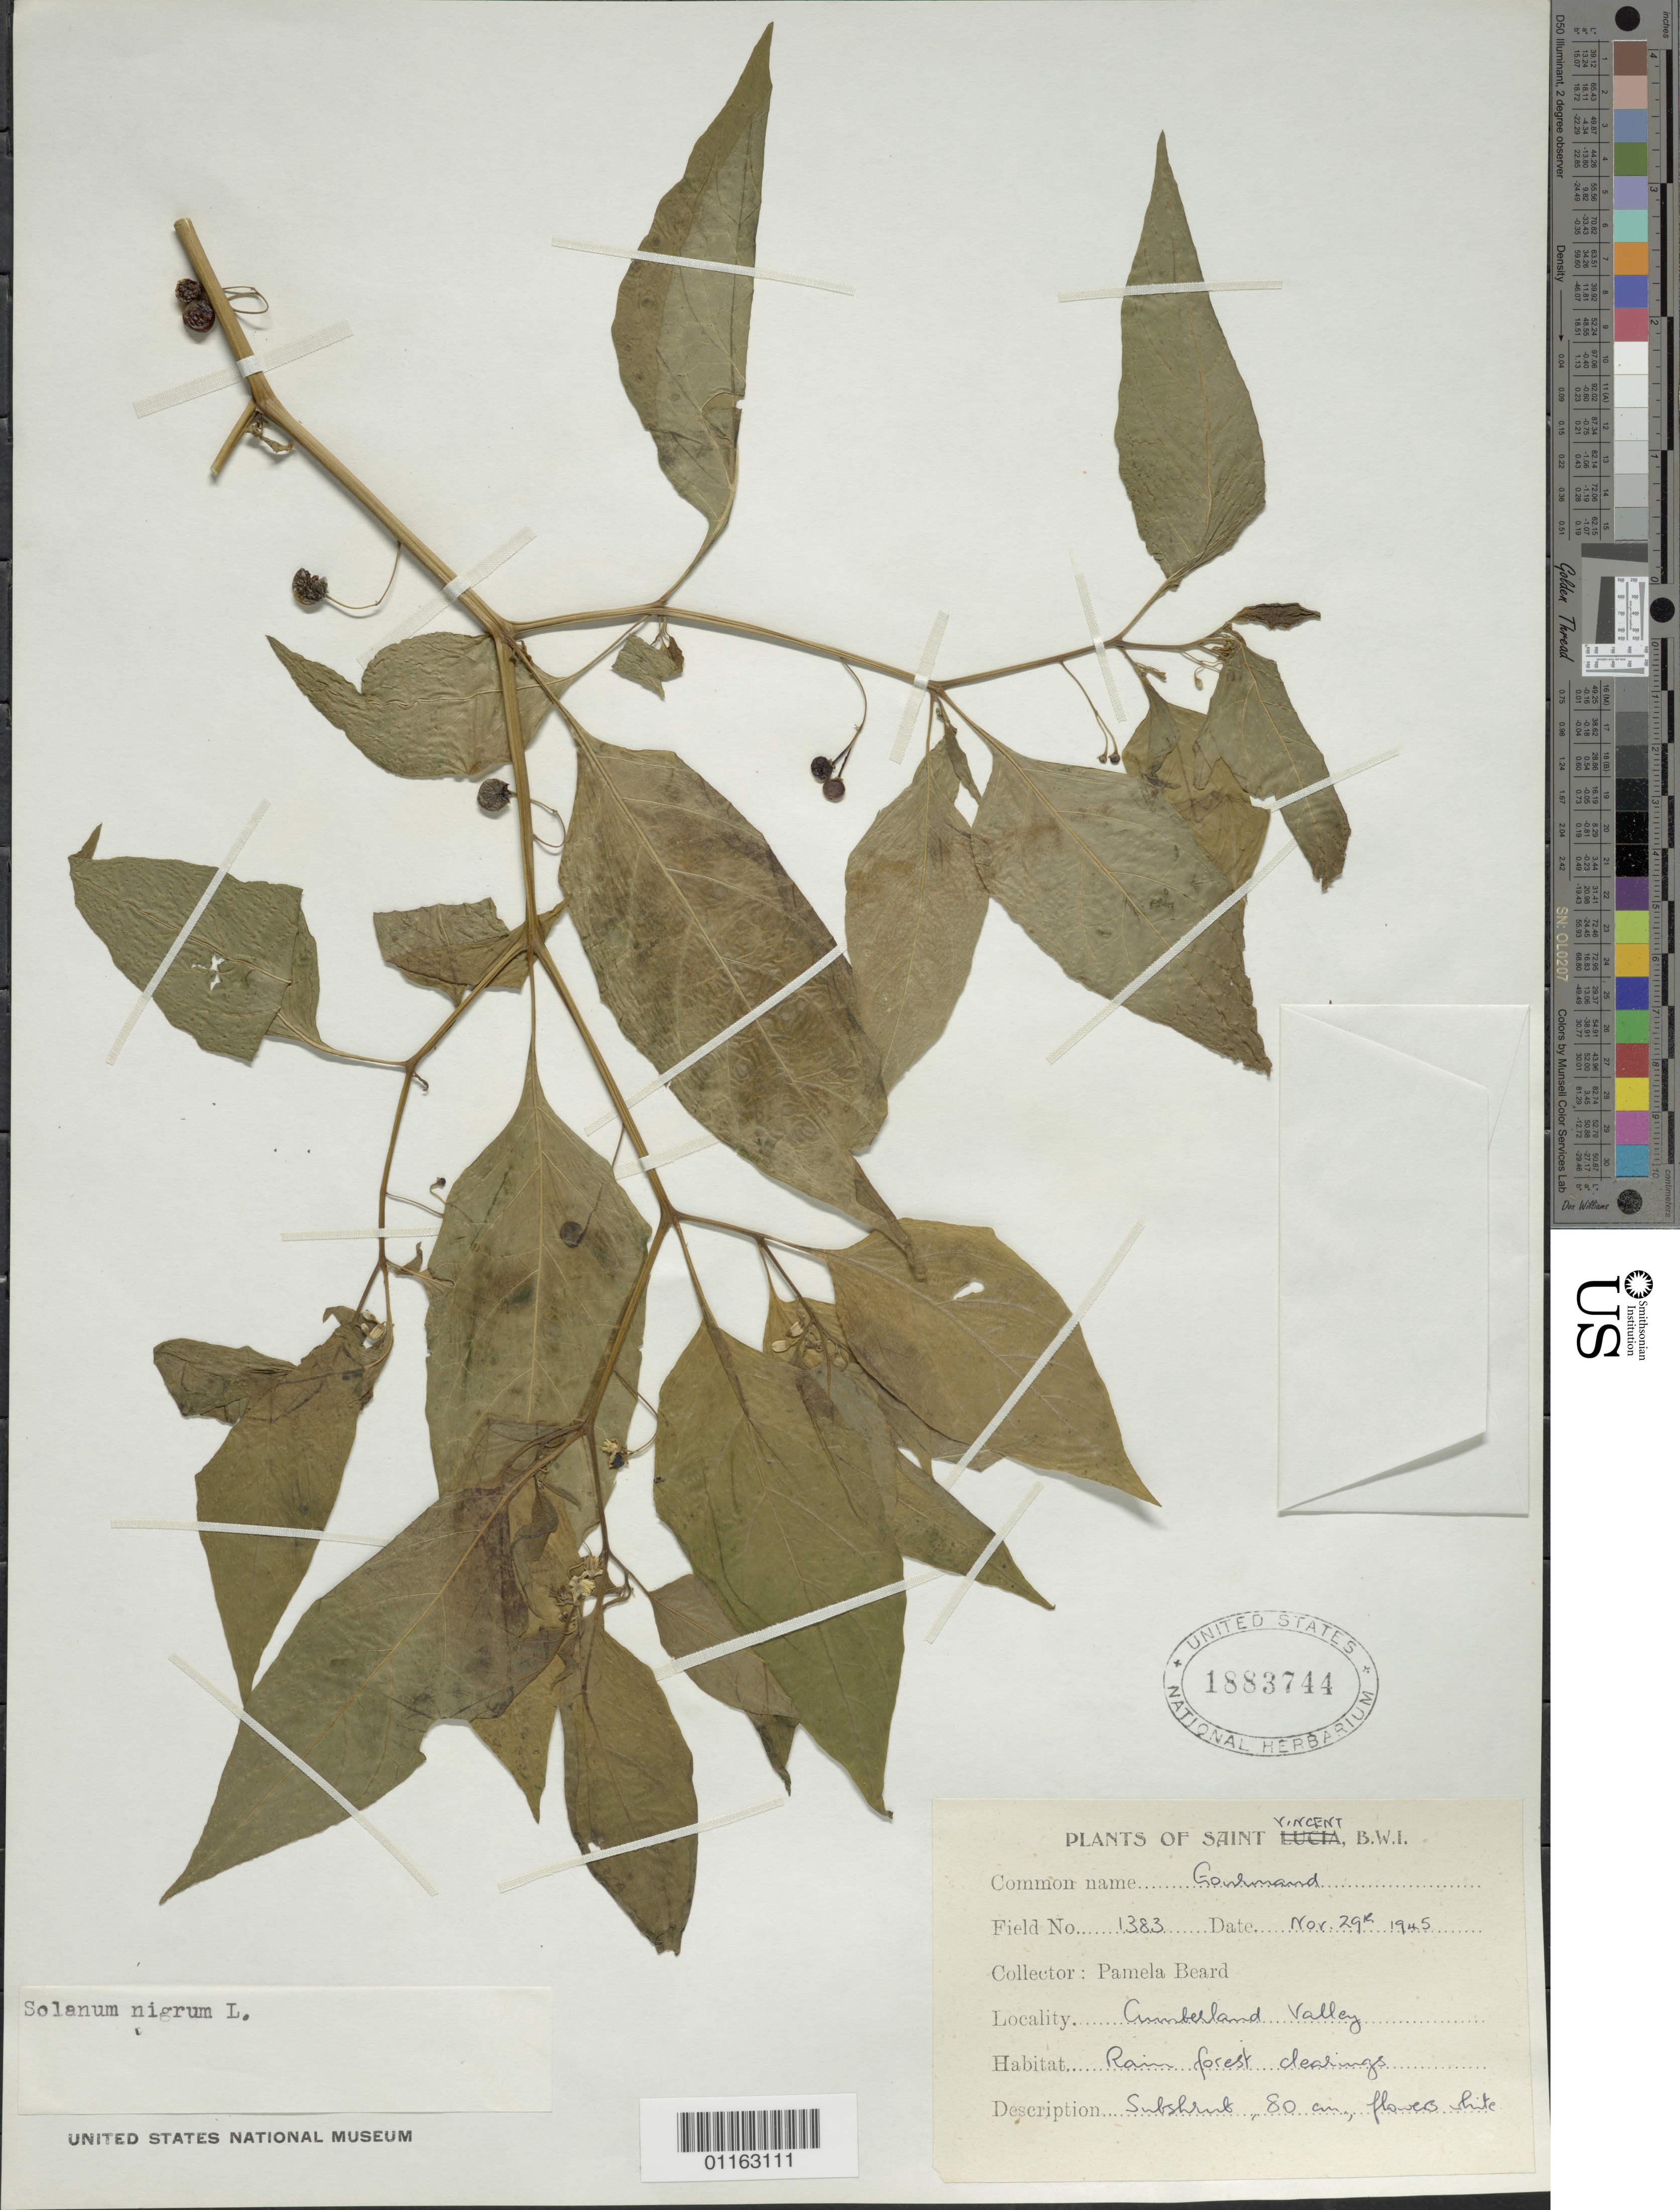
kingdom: Plantae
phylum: Tracheophyta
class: Magnoliopsida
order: Solanales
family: Solanaceae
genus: Solanum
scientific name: Solanum nodiflorum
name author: Jacq.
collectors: P. Beard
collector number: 1383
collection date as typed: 29 Nov 1945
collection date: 1945-11-29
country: St. Vincent - Grenadines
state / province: Saint Patrick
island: St. Vincent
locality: Cumberland Valley; rainforest clearing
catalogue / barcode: US 1883744